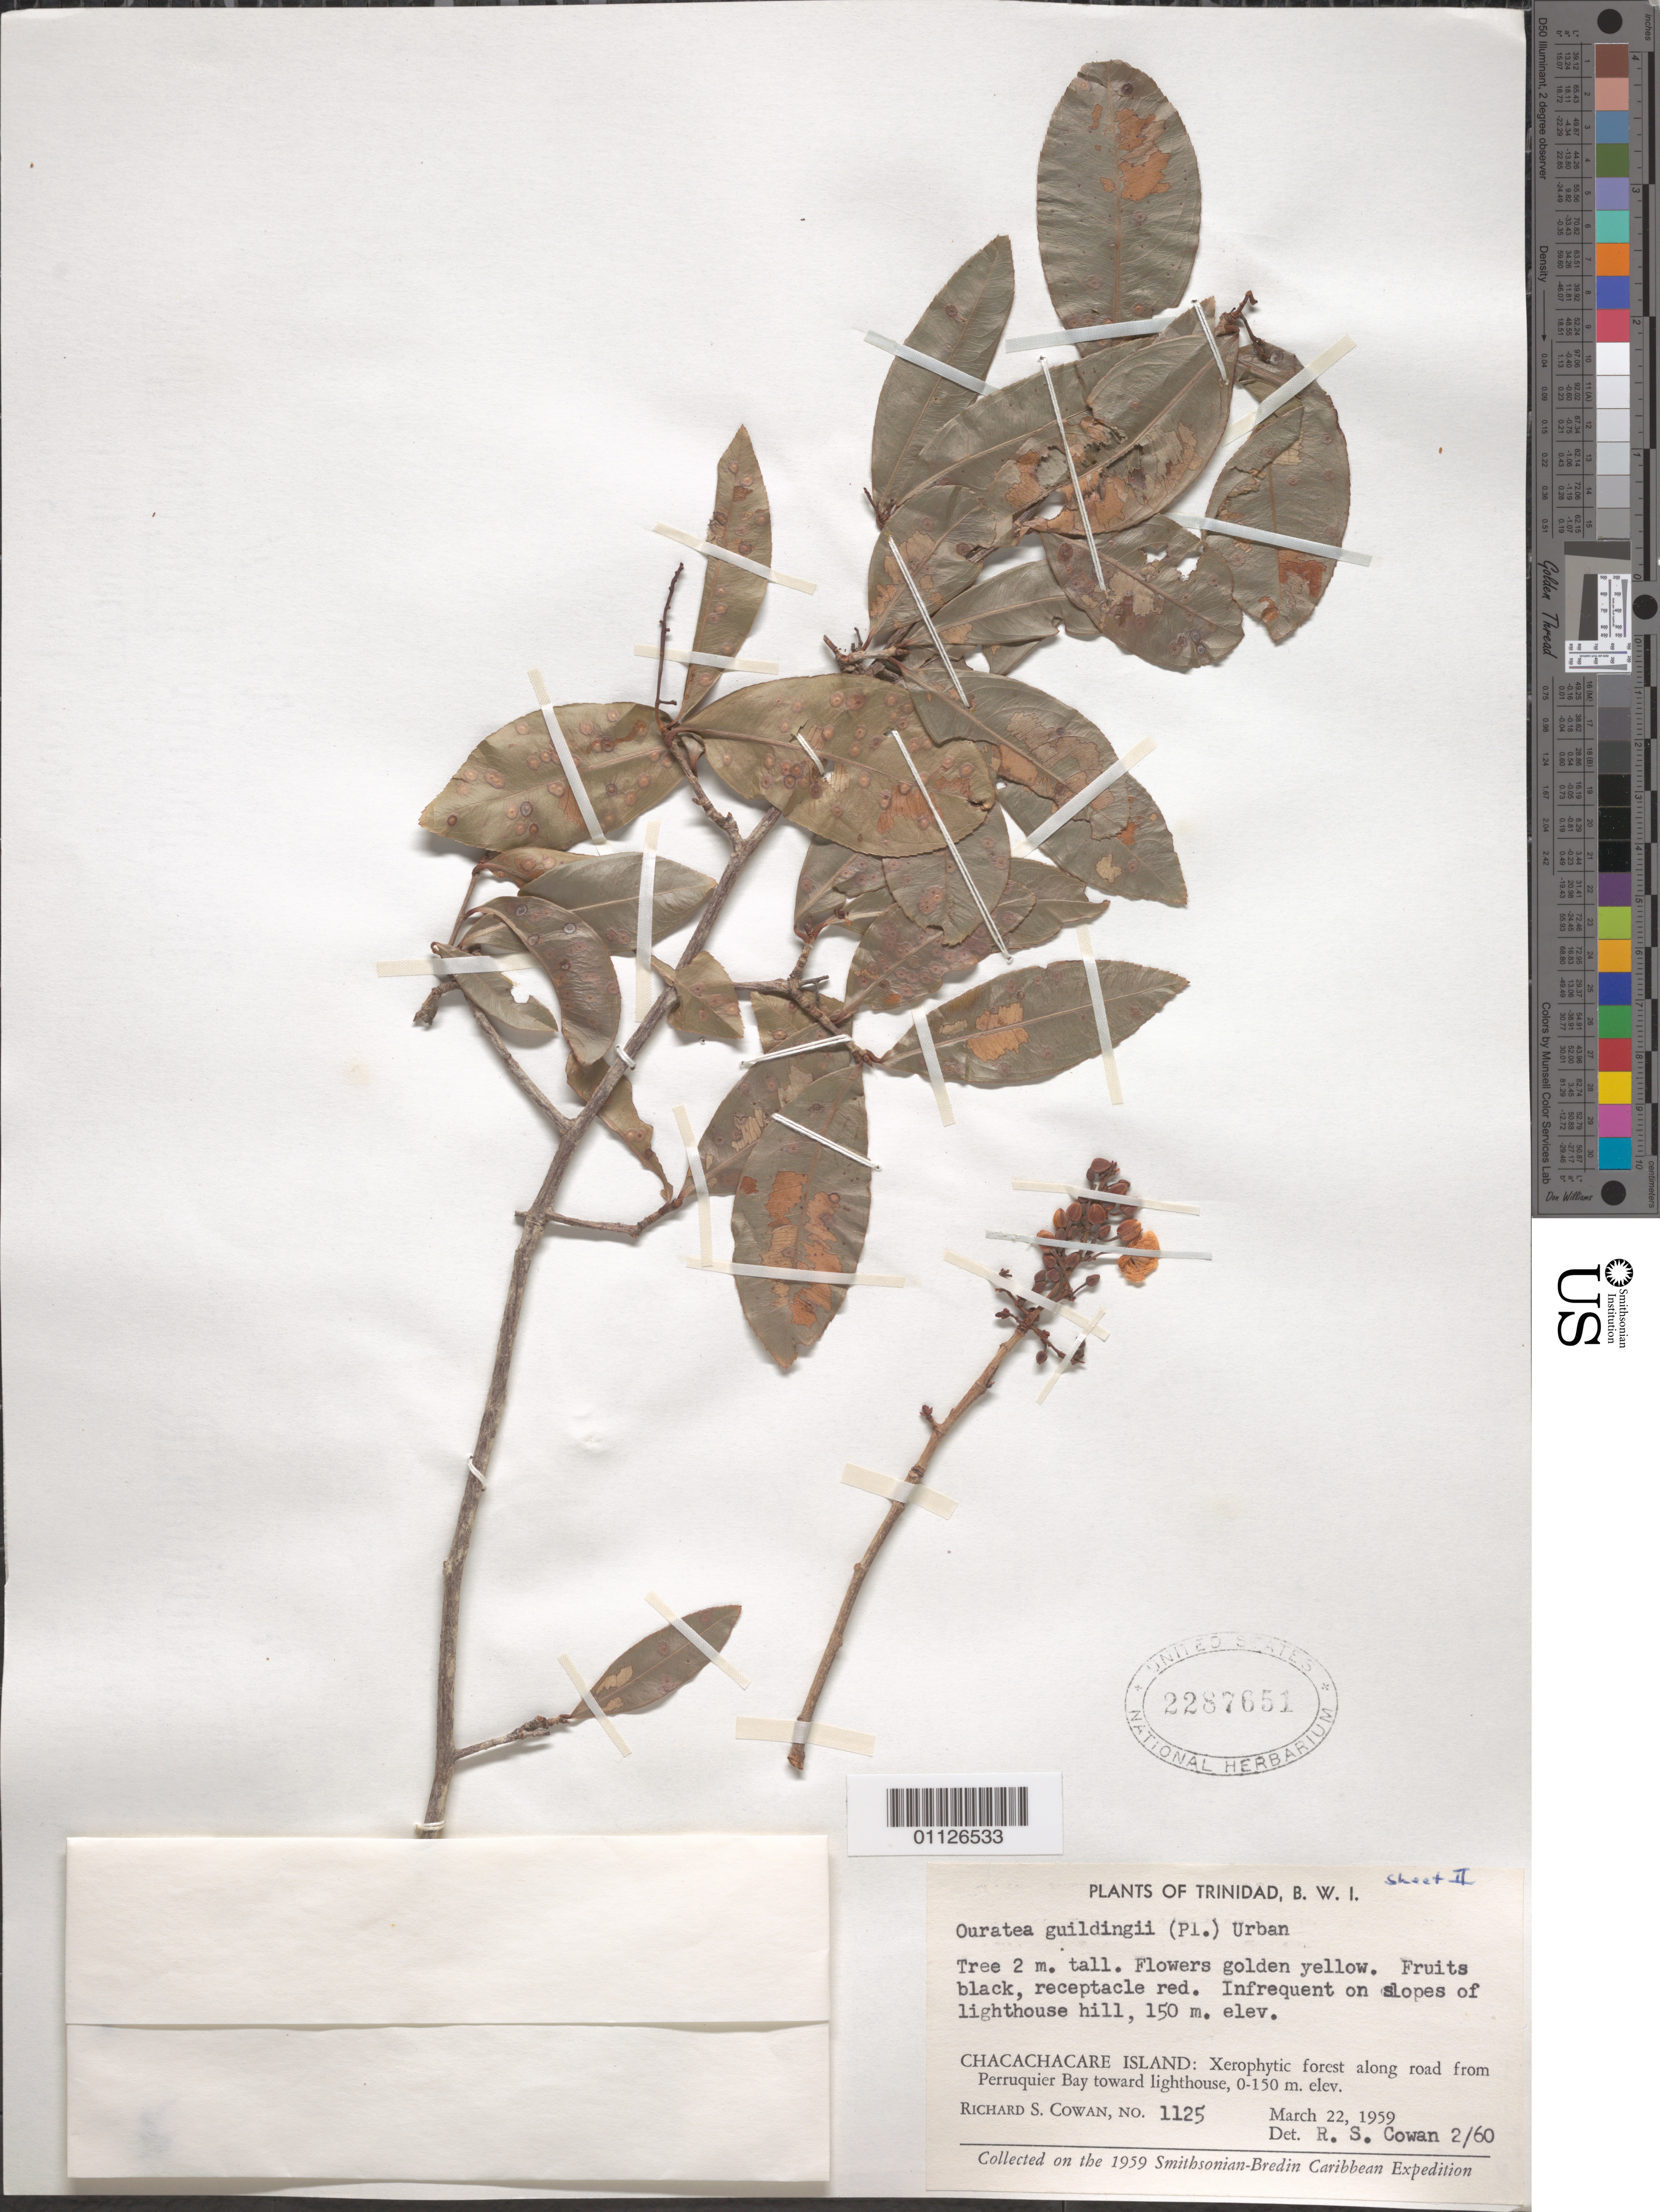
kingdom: Plantae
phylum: Tracheophyta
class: Magnoliopsida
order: Malpighiales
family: Ochnaceae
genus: Ouratea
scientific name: Ouratea guildingii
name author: (Planch.) Urb.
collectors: R. S. Cowan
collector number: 1125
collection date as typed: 22 Mar 1959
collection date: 1959-03-22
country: Trinidad and Tobago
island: Chacachacare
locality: Xerophytic forest along road from Perruquier Bay toward lighthouse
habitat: infrequent on slopes of lighthouse hill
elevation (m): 150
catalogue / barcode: US 2287651